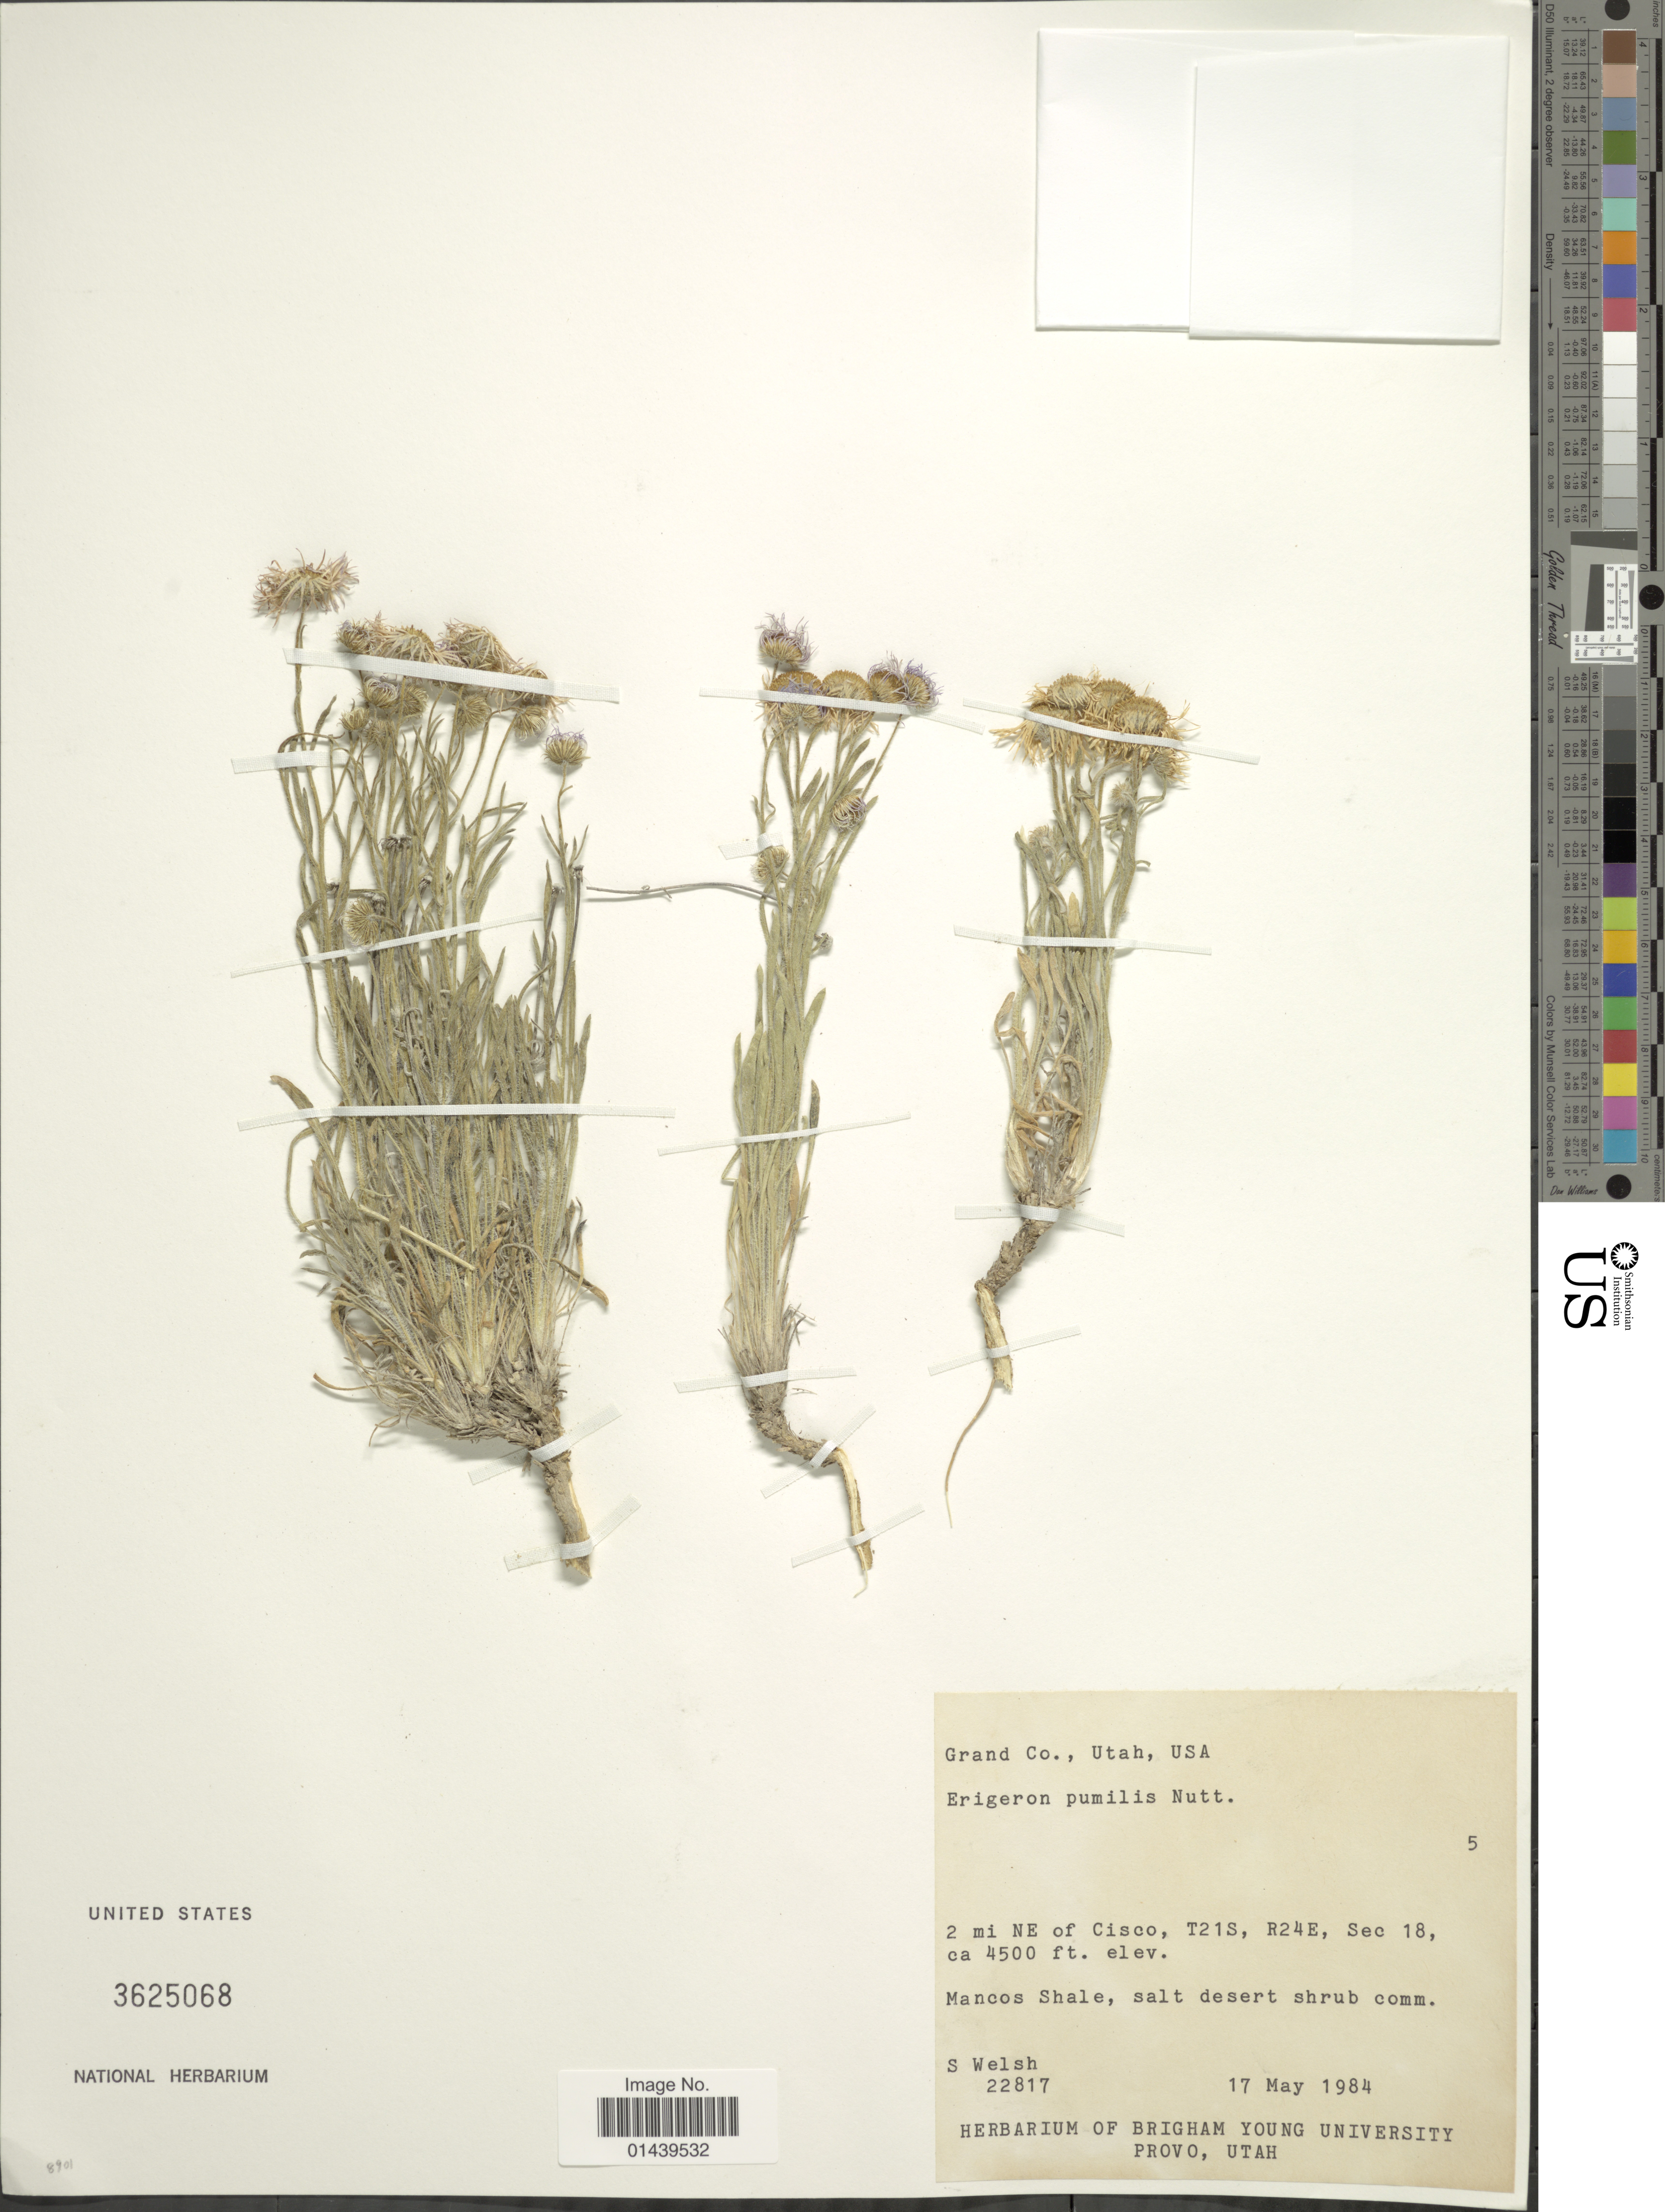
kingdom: Plantae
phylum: Tracheophyta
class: Magnoliopsida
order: Asterales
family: Asteraceae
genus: Erigeron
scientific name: Erigeron pumilus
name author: Nutt.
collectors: S. Welsh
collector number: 22817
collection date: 1984-05-17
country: United States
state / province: Utah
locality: Grand Co. 2 mi NE of Cisco, T21S, R24E, Sec 18, Mancos Shale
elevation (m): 1372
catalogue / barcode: US 3625068